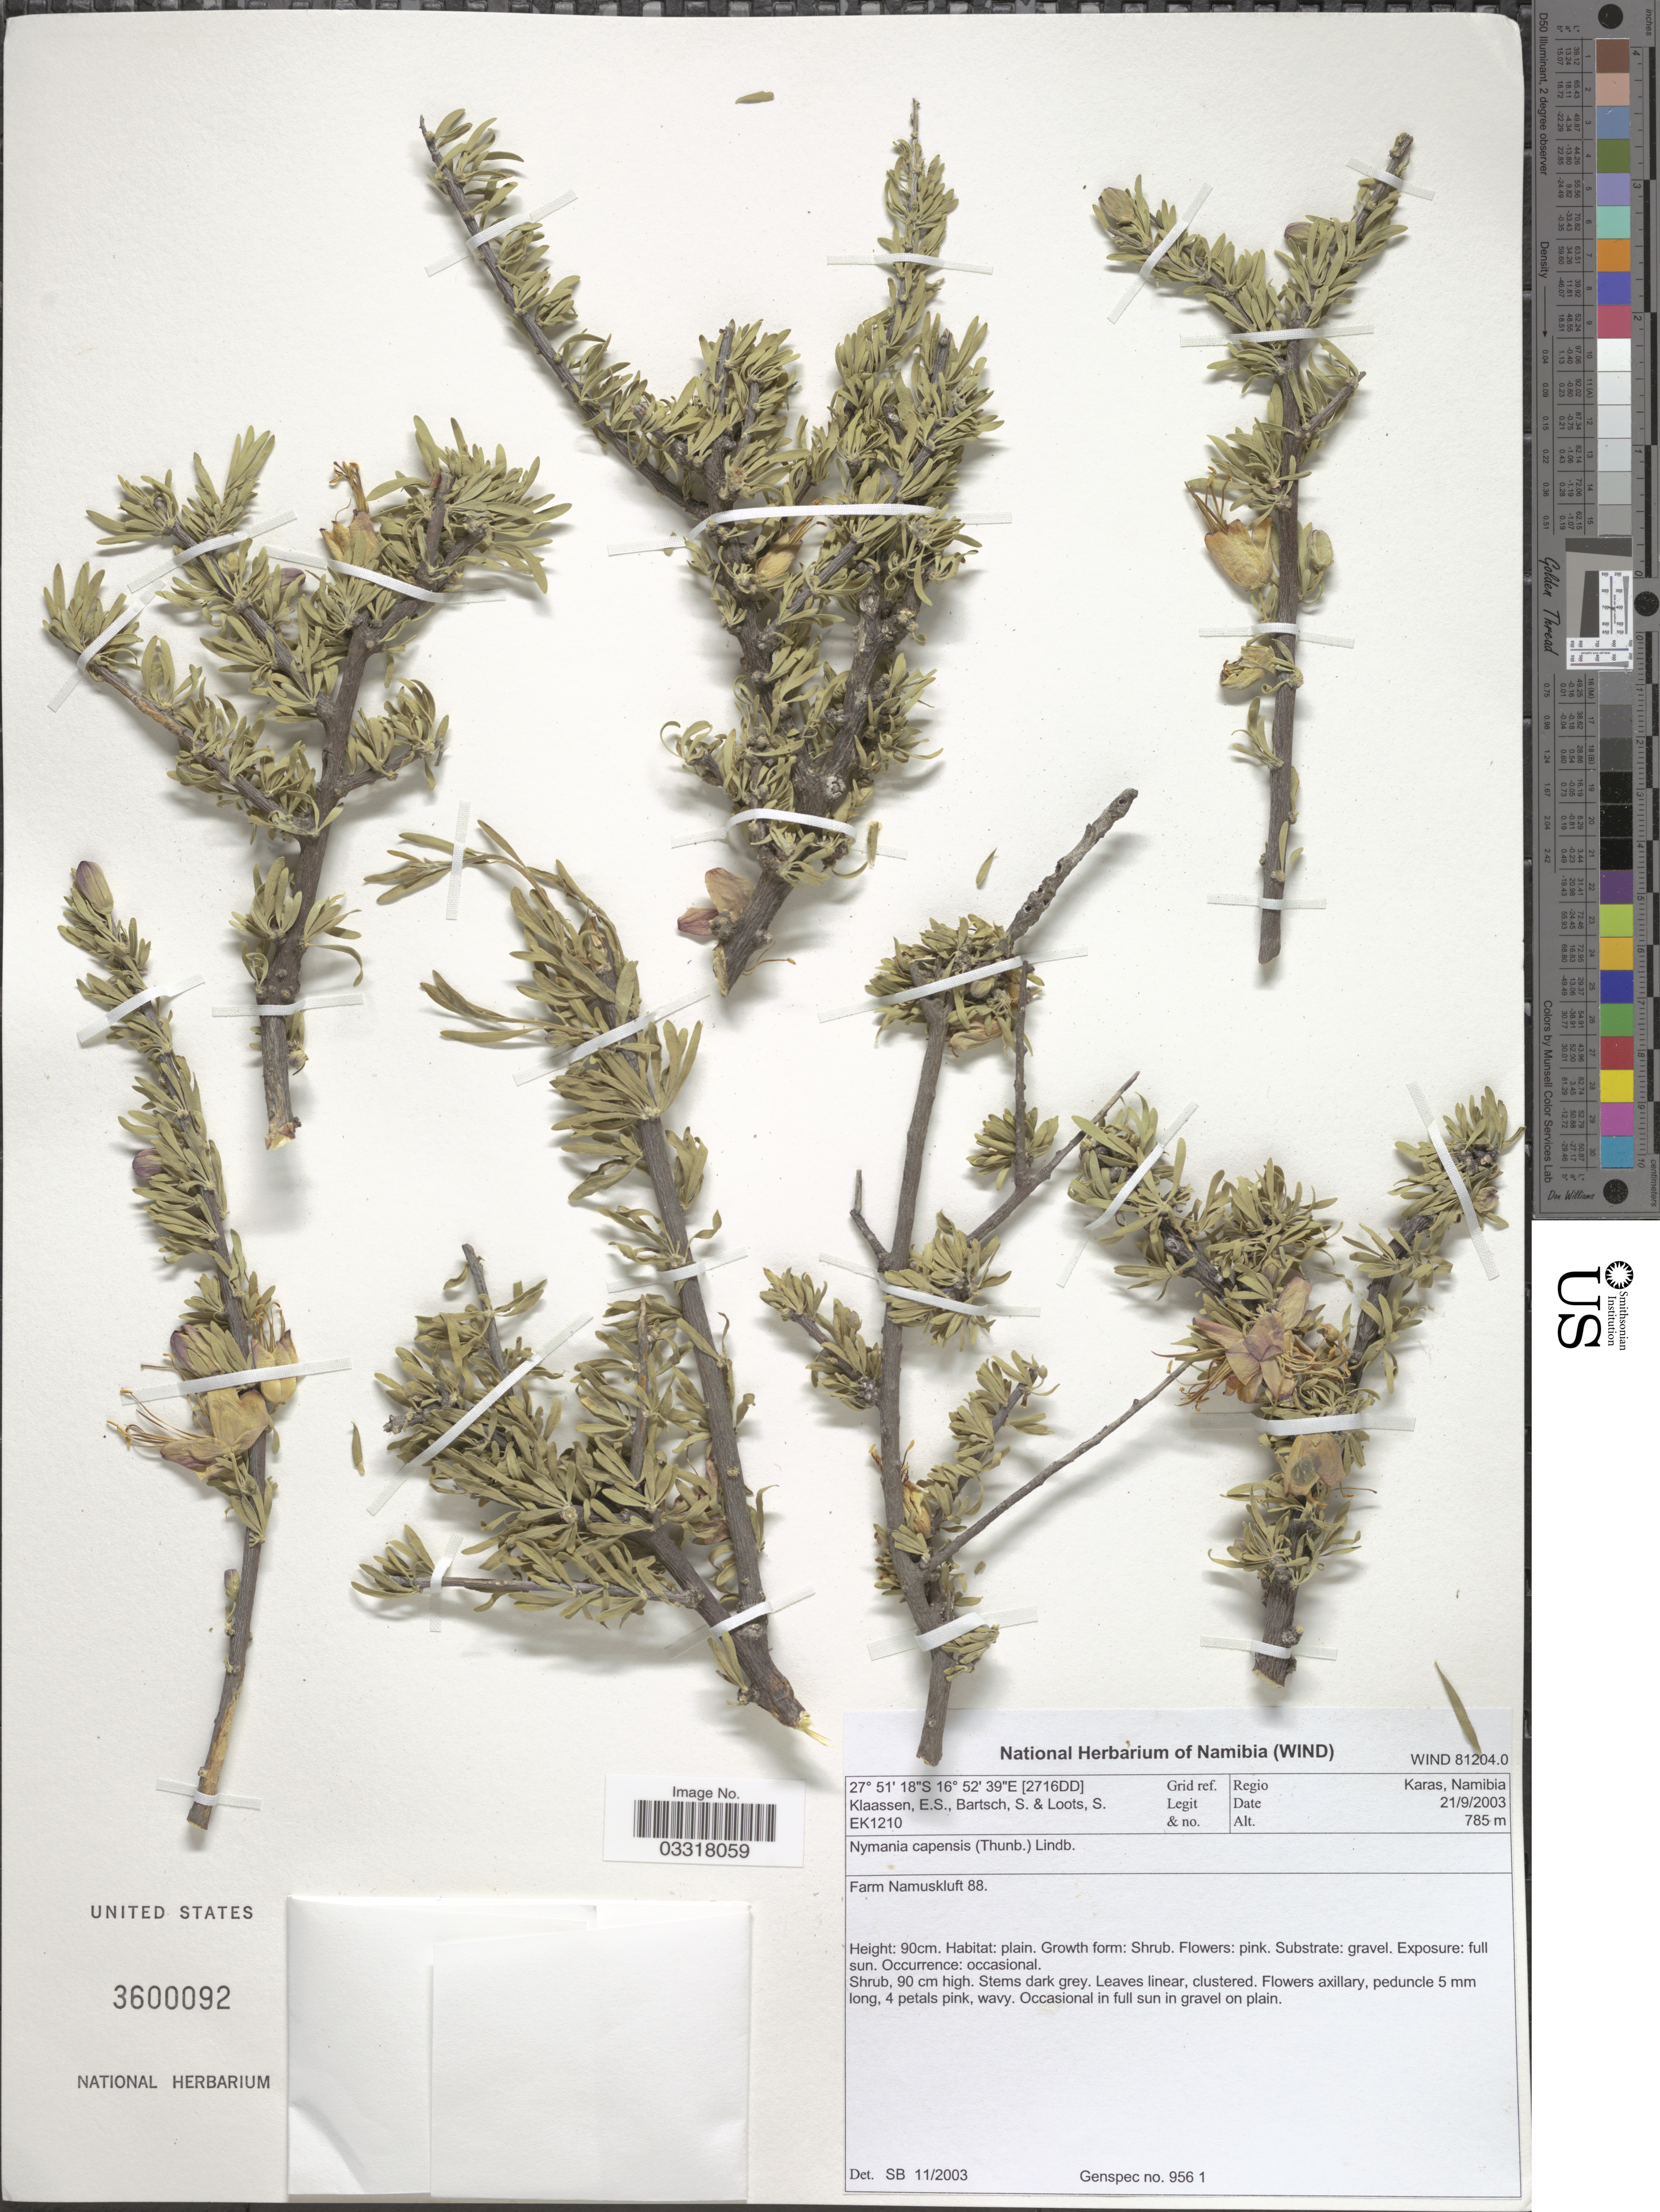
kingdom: Plantae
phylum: Tracheophyta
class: Magnoliopsida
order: Sapindales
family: Meliaceae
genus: Nymania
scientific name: Nymania capensis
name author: (Thunb.) Lindb.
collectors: E. S. Klaassen, S. Bartsch & S. Loots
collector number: EK1210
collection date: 2003-09-21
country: Namibia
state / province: Karas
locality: [2716DD] Grid ref. Regio Karas, Namibia. Farm Namuskluft 88.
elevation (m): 785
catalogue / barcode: US 3600092